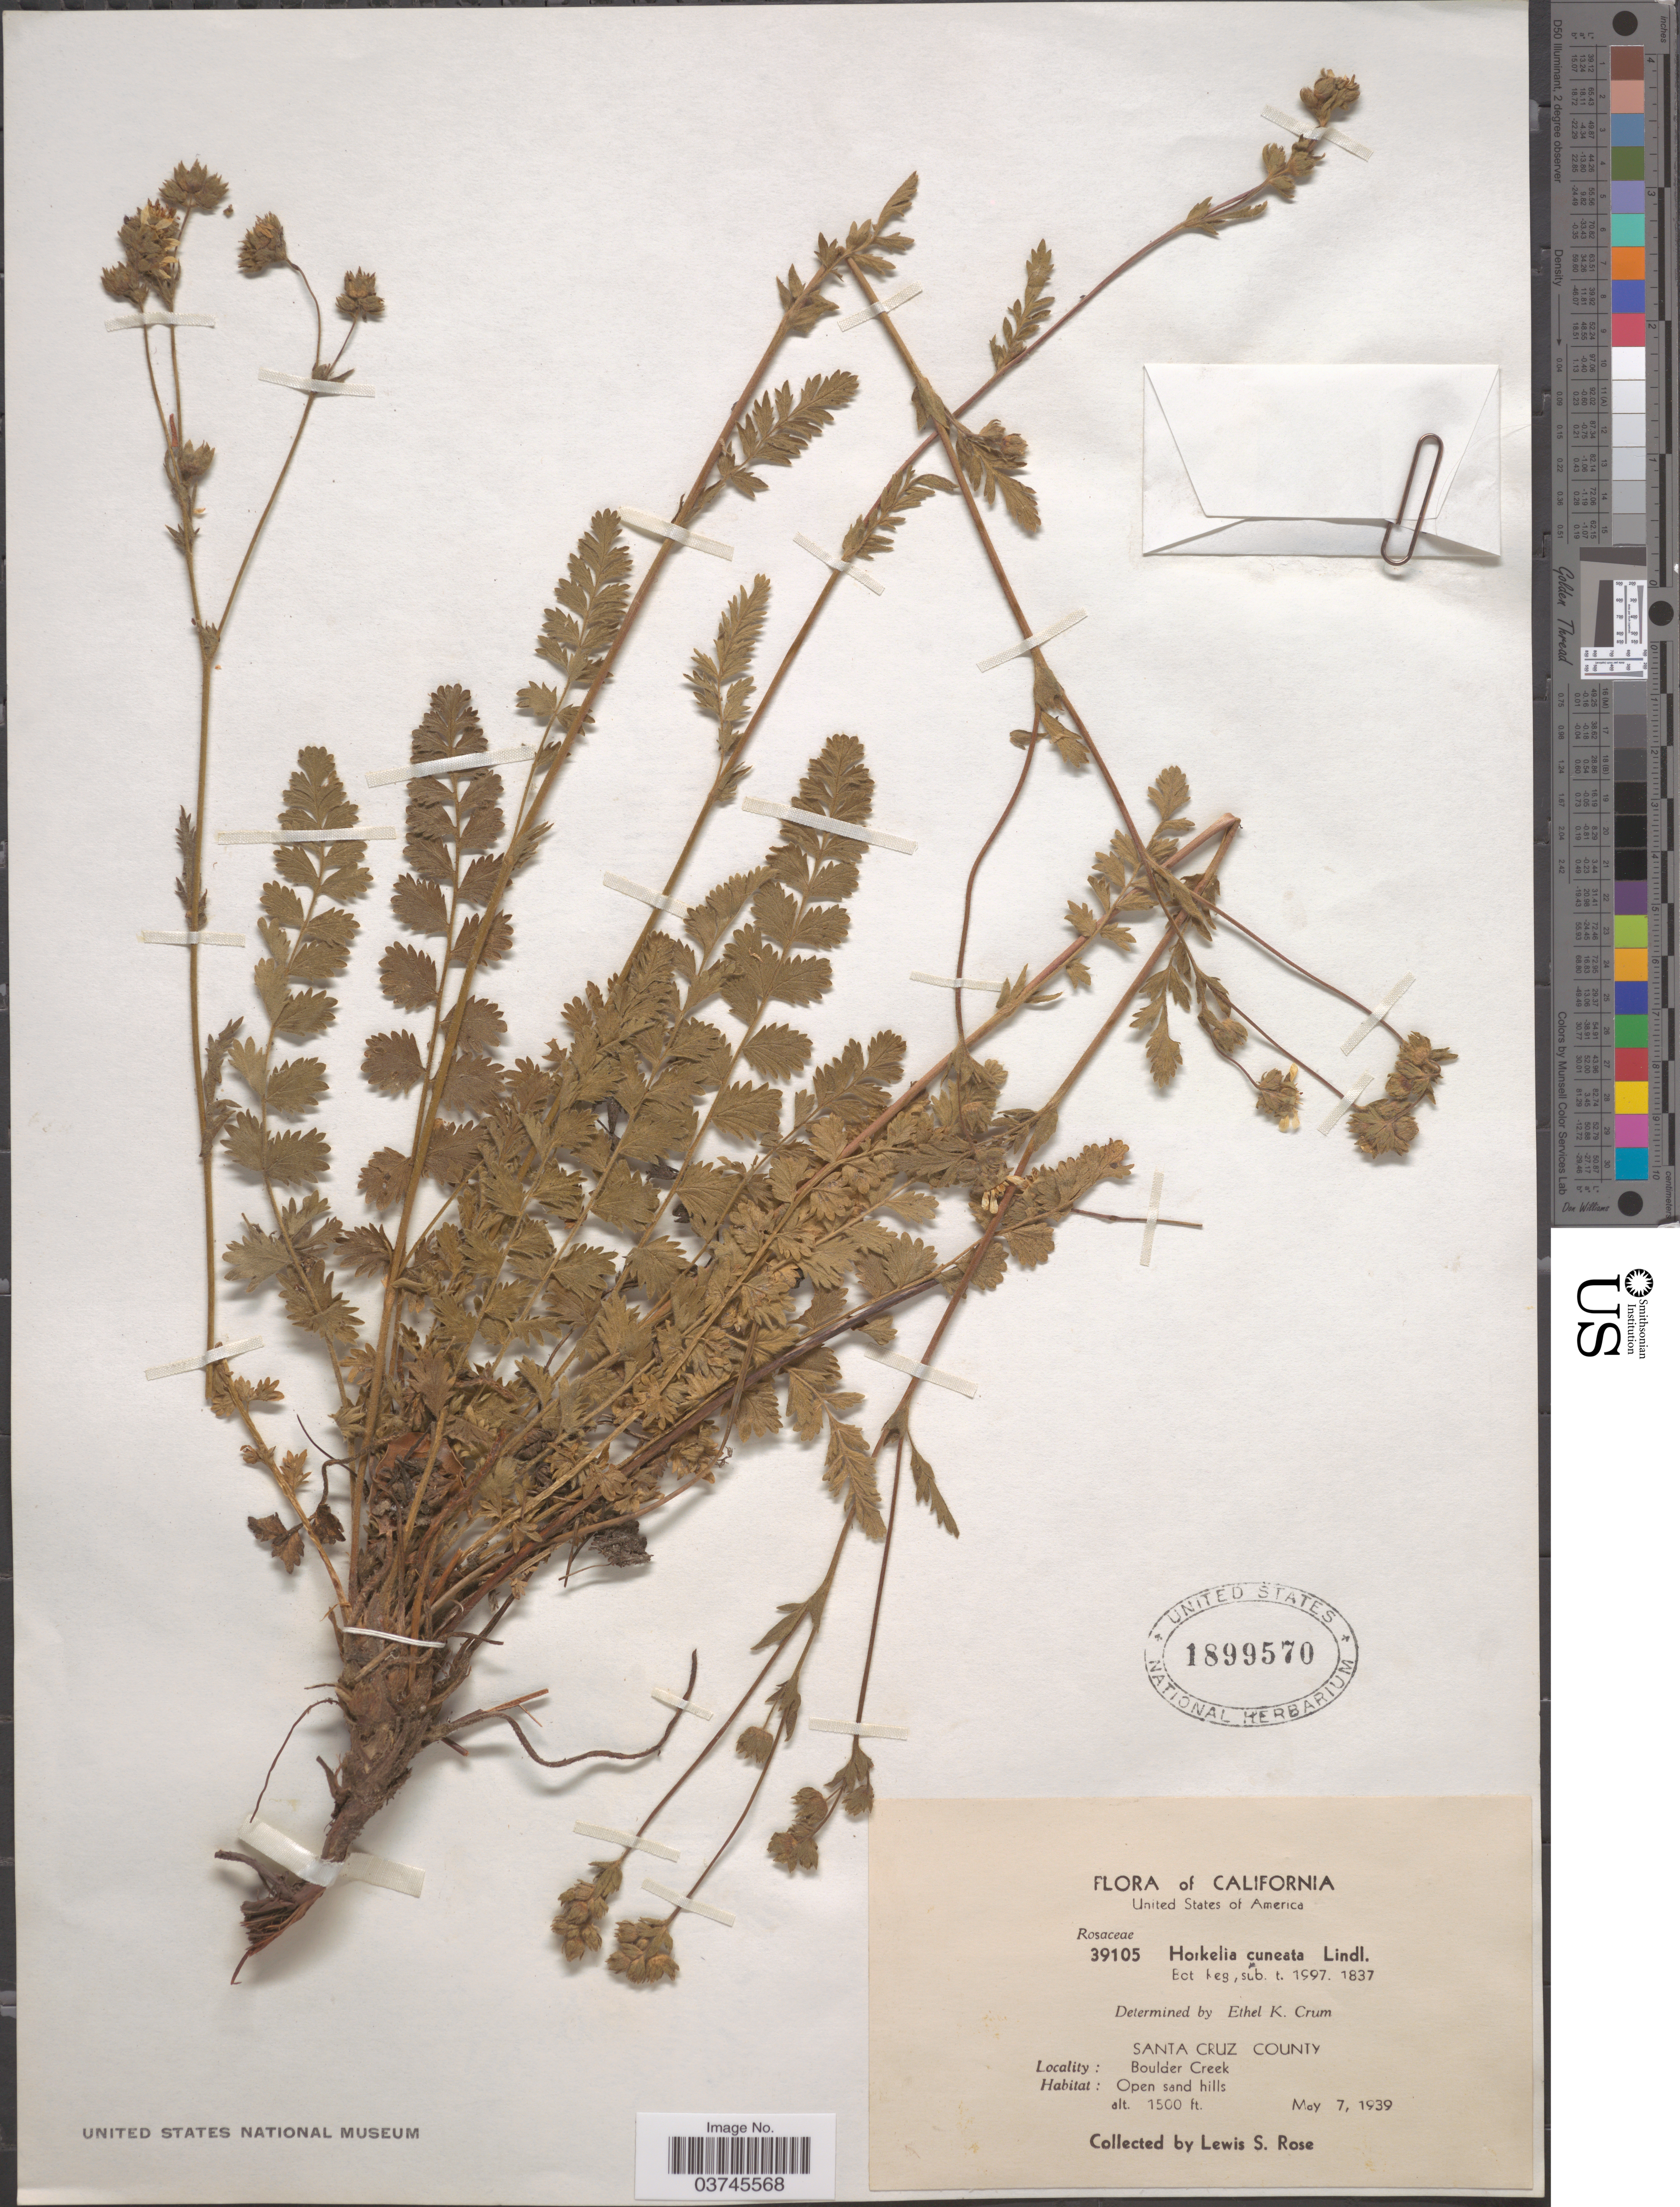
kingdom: Plantae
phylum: Tracheophyta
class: Magnoliopsida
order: Rosales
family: Rosaceae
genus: Potentilla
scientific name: Potentilla lindleyi var. lindleyi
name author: Greene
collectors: L. S. Rose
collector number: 39105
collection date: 1939-05-07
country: United States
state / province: California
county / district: Santa Cruz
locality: Santa Cruz County. Boulder Creek.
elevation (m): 457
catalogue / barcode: US 1899570